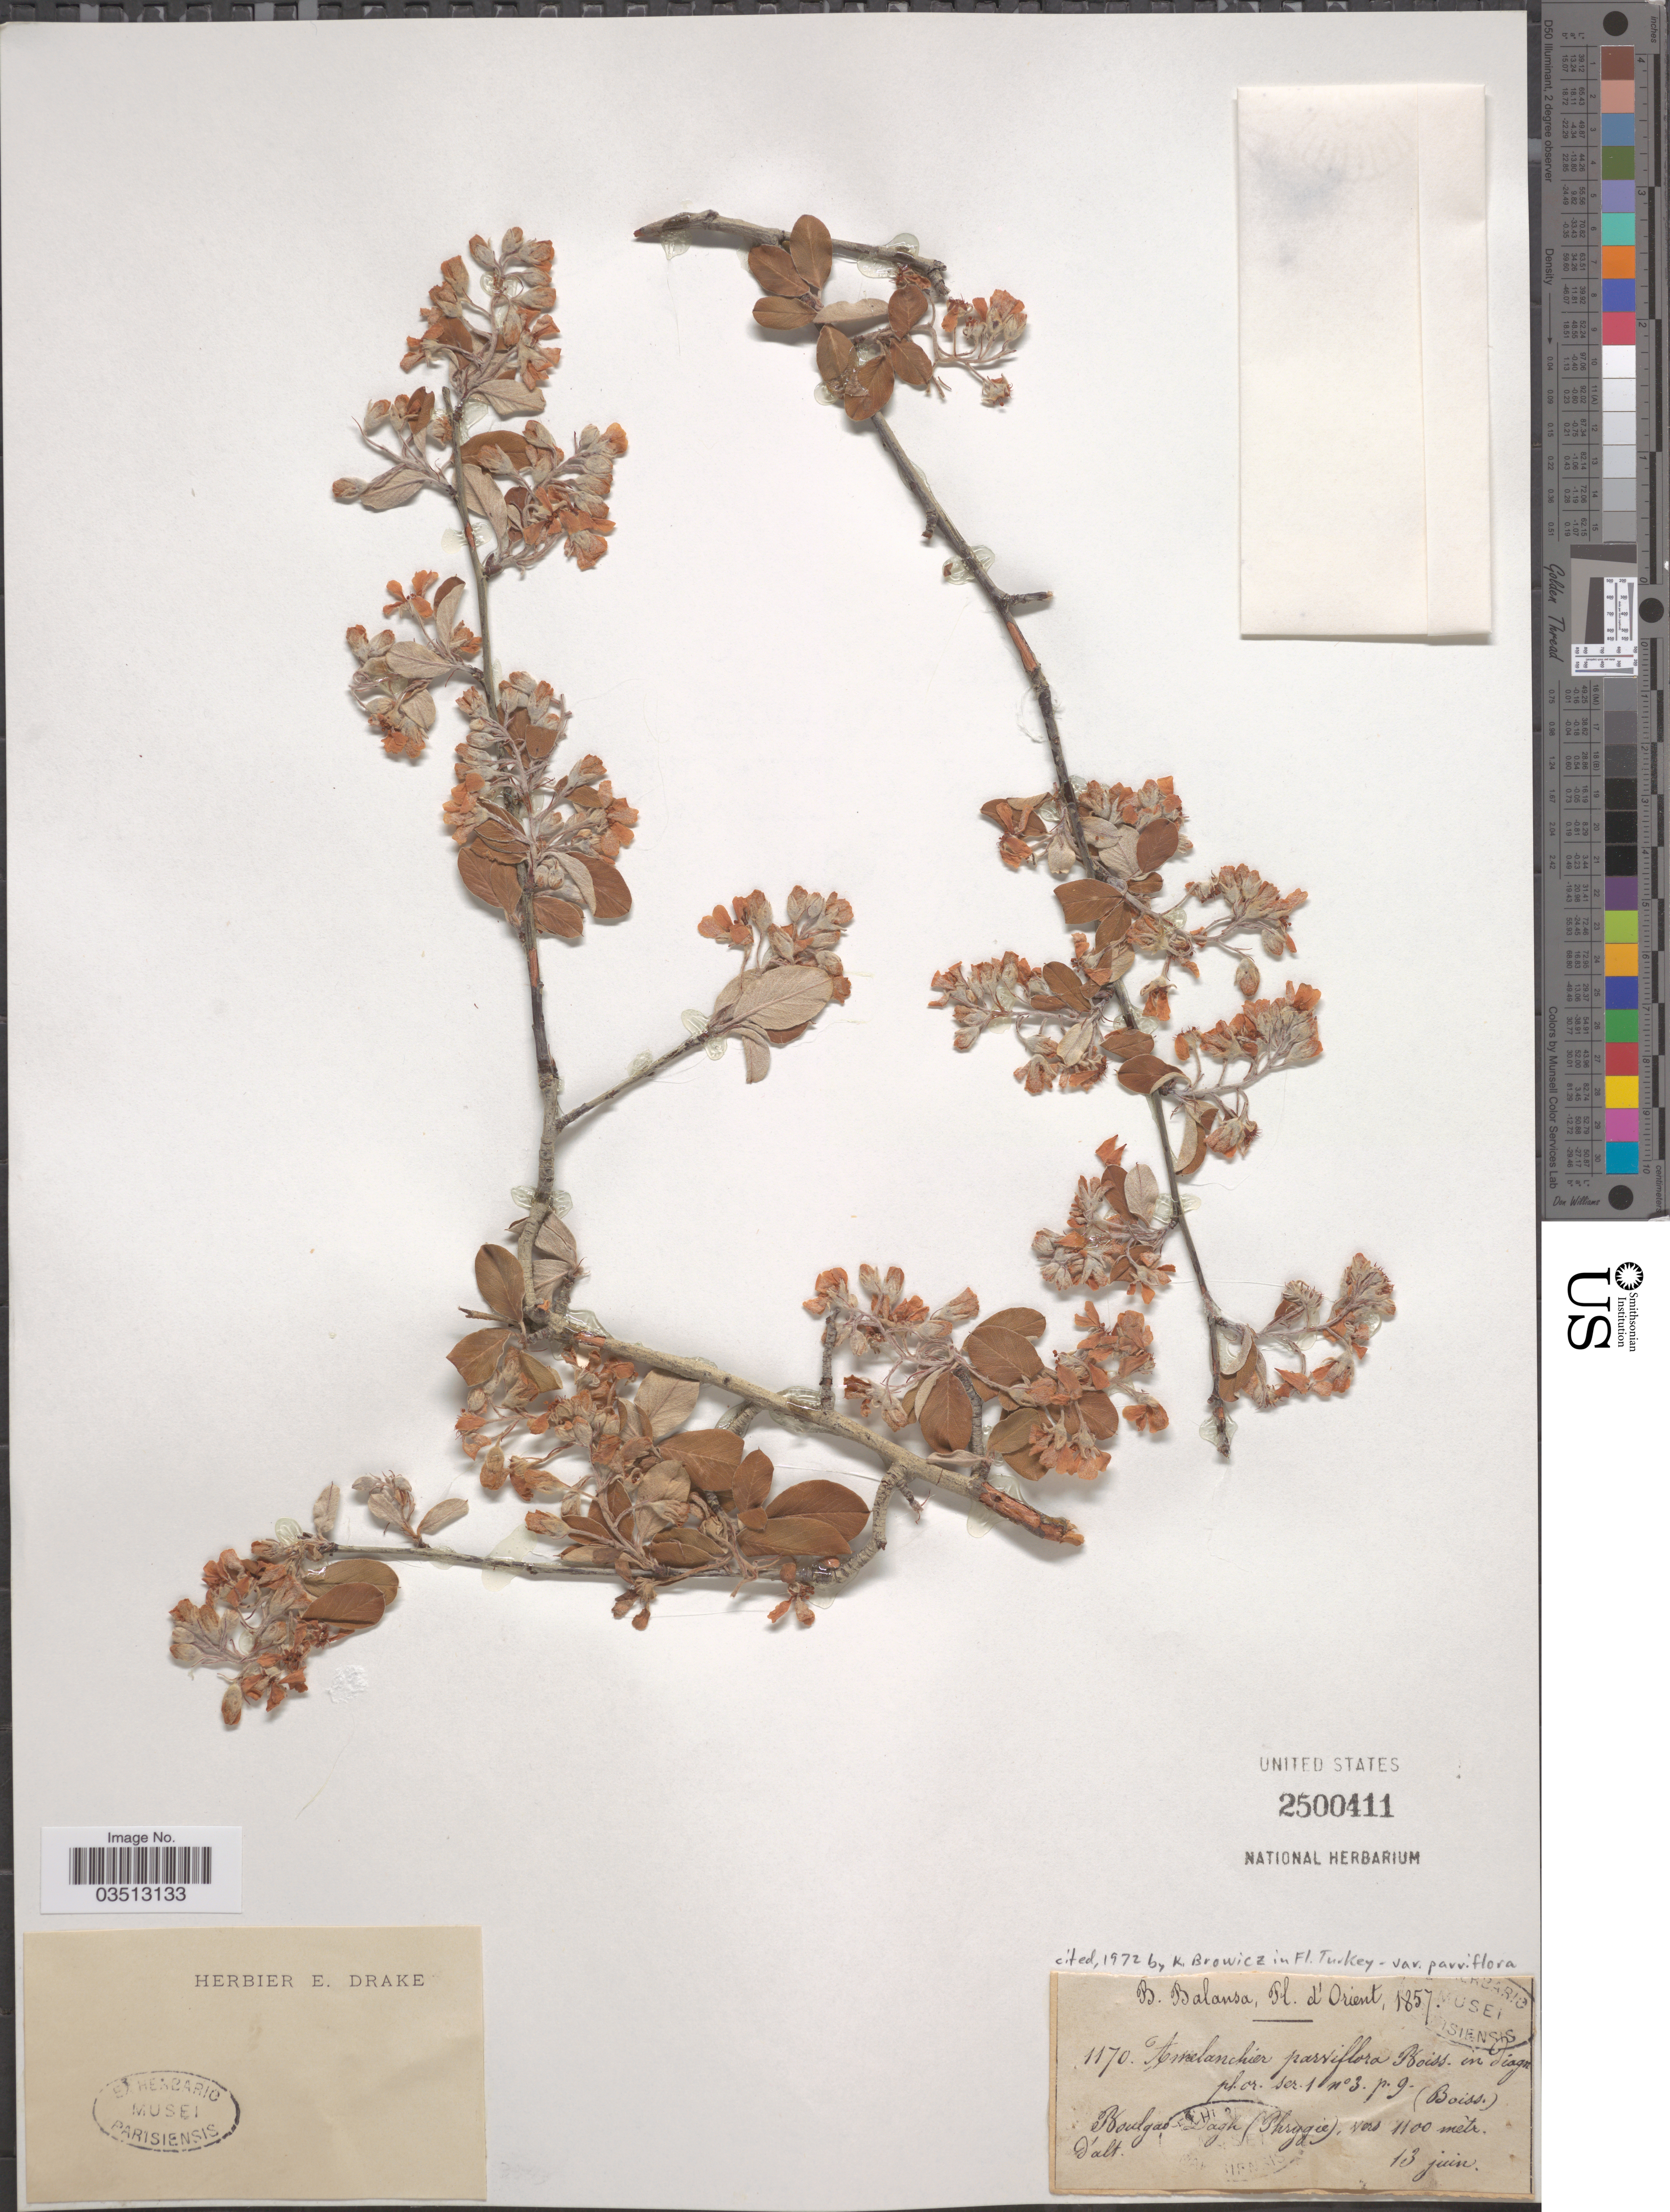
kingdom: Plantae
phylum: Tracheophyta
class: Magnoliopsida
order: Rosales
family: Rosaceae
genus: Amelanchier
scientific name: Amelanchier parviflora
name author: Boiss.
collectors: B. Balansa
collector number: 1170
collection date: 1857-06-13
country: Turkey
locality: D'Orient. Boulgas Dagh (Phrygie).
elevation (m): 1100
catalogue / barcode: US 2500411